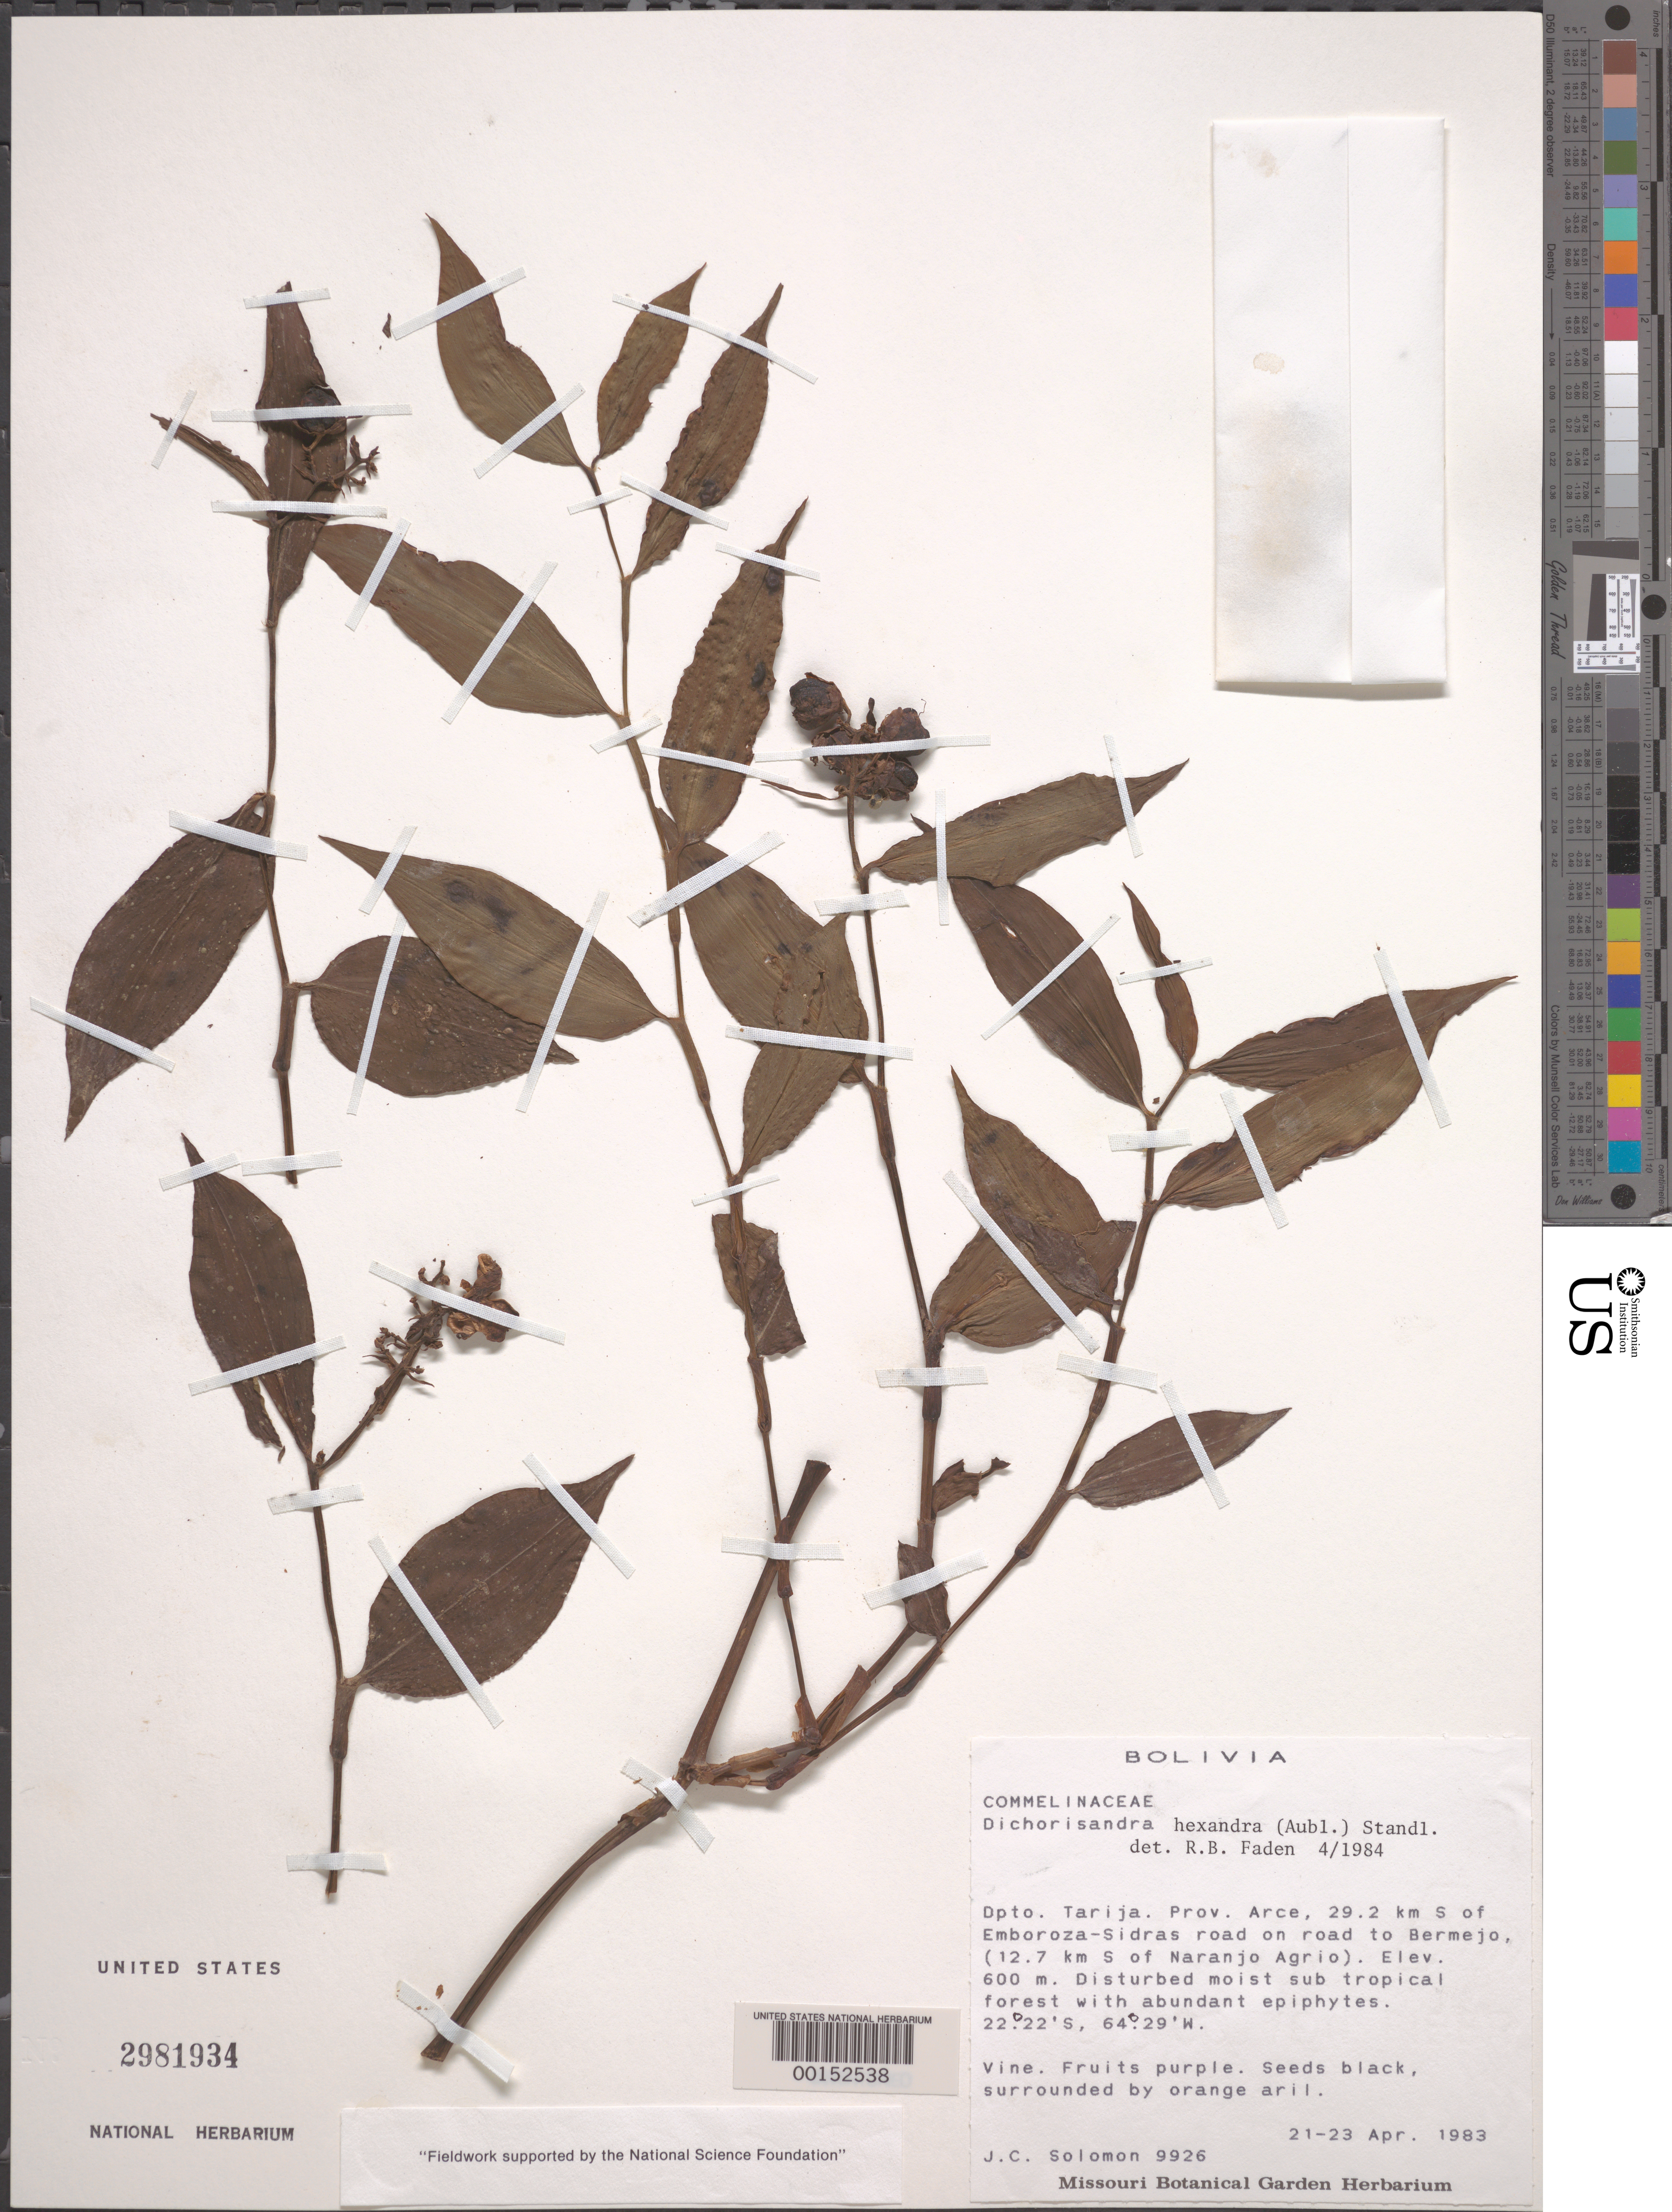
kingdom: Plantae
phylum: Tracheophyta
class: Liliopsida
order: Commelinales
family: Commelinaceae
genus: Dichorisandra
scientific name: Dichorisandra hexandra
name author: (Aubl.) Standl.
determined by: Faden, Robert B., (US), Smithsonian Institution - National Museum of Natural History (UNITED STATES)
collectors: J. C. Solomon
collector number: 9926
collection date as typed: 21 Apr 1983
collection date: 1983-04-21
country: Bolivia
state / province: Tarija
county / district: Arce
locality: S of Emboroza-Sidras Rd, road. to Bermejo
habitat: Disturbed, moist, subtropical forest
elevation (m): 600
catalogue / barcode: US 2981934